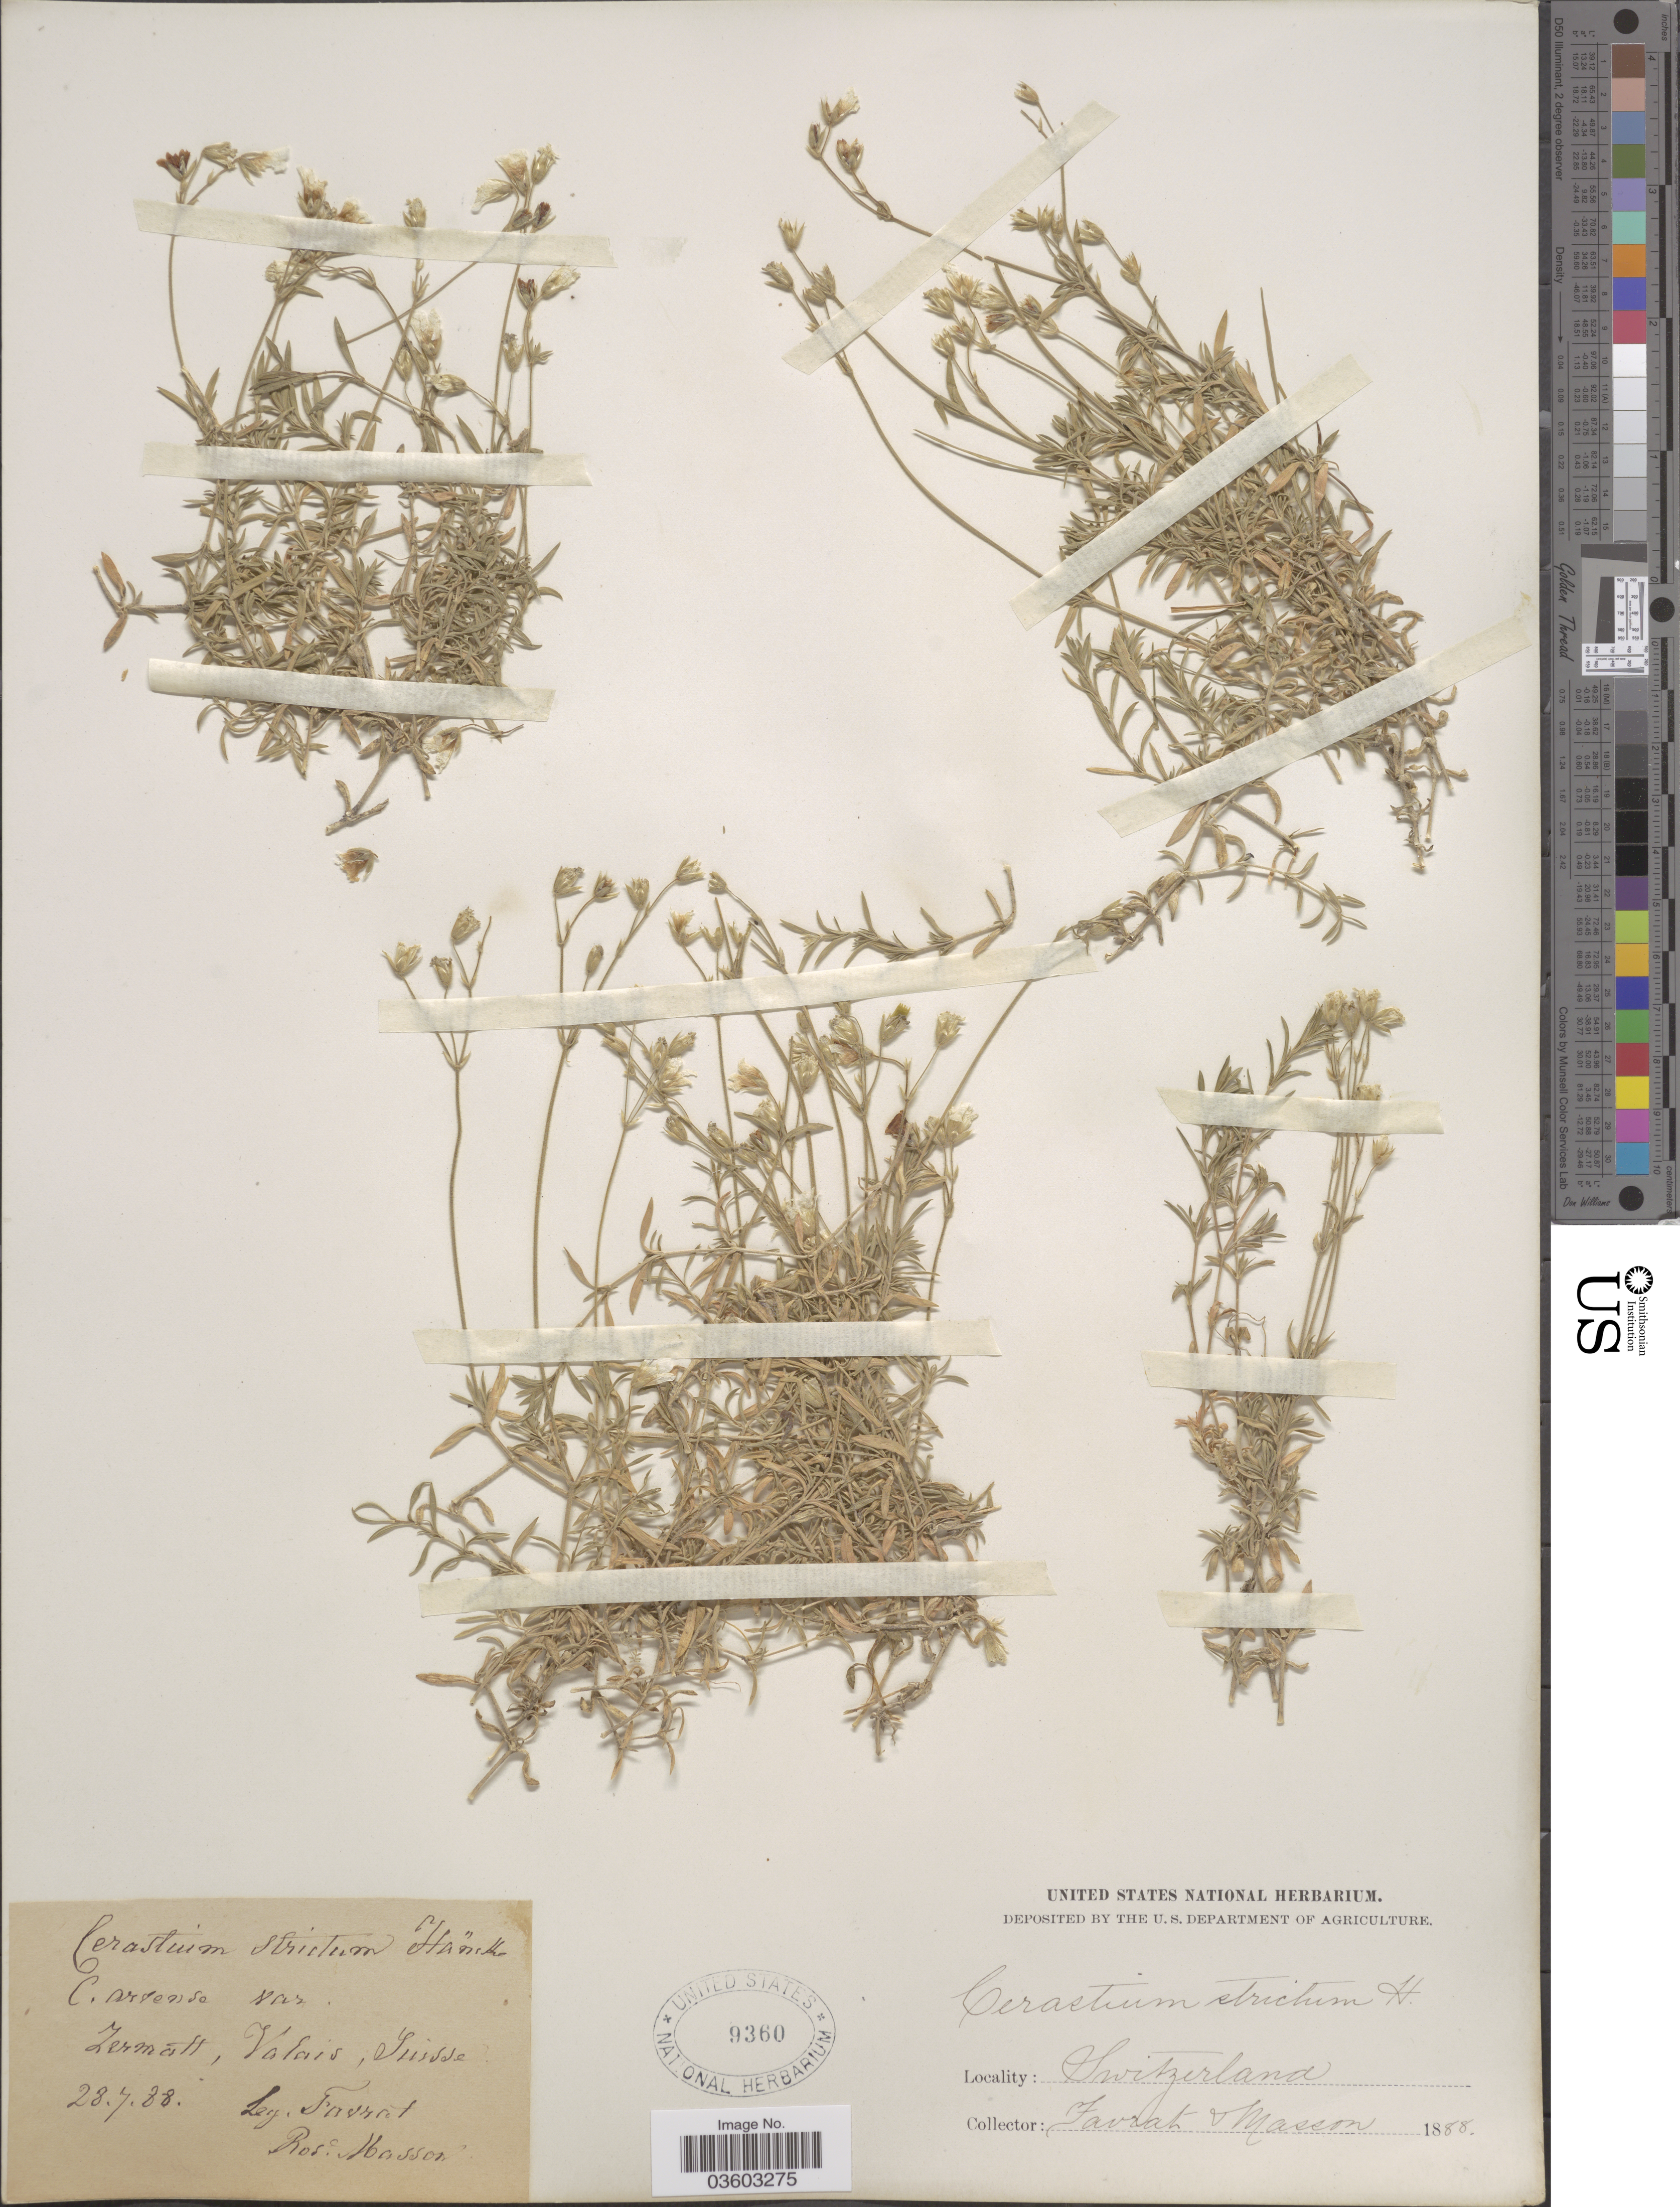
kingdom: Plantae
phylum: Tracheophyta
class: Magnoliopsida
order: Caryophyllales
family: Caryophyllaceae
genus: Cerastium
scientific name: Cerastium strictum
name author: L.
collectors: L. Favrat & R. Masson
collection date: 1888-07-28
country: Switzerland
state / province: Valais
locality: Zermatt, Suisse.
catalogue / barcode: US 9360